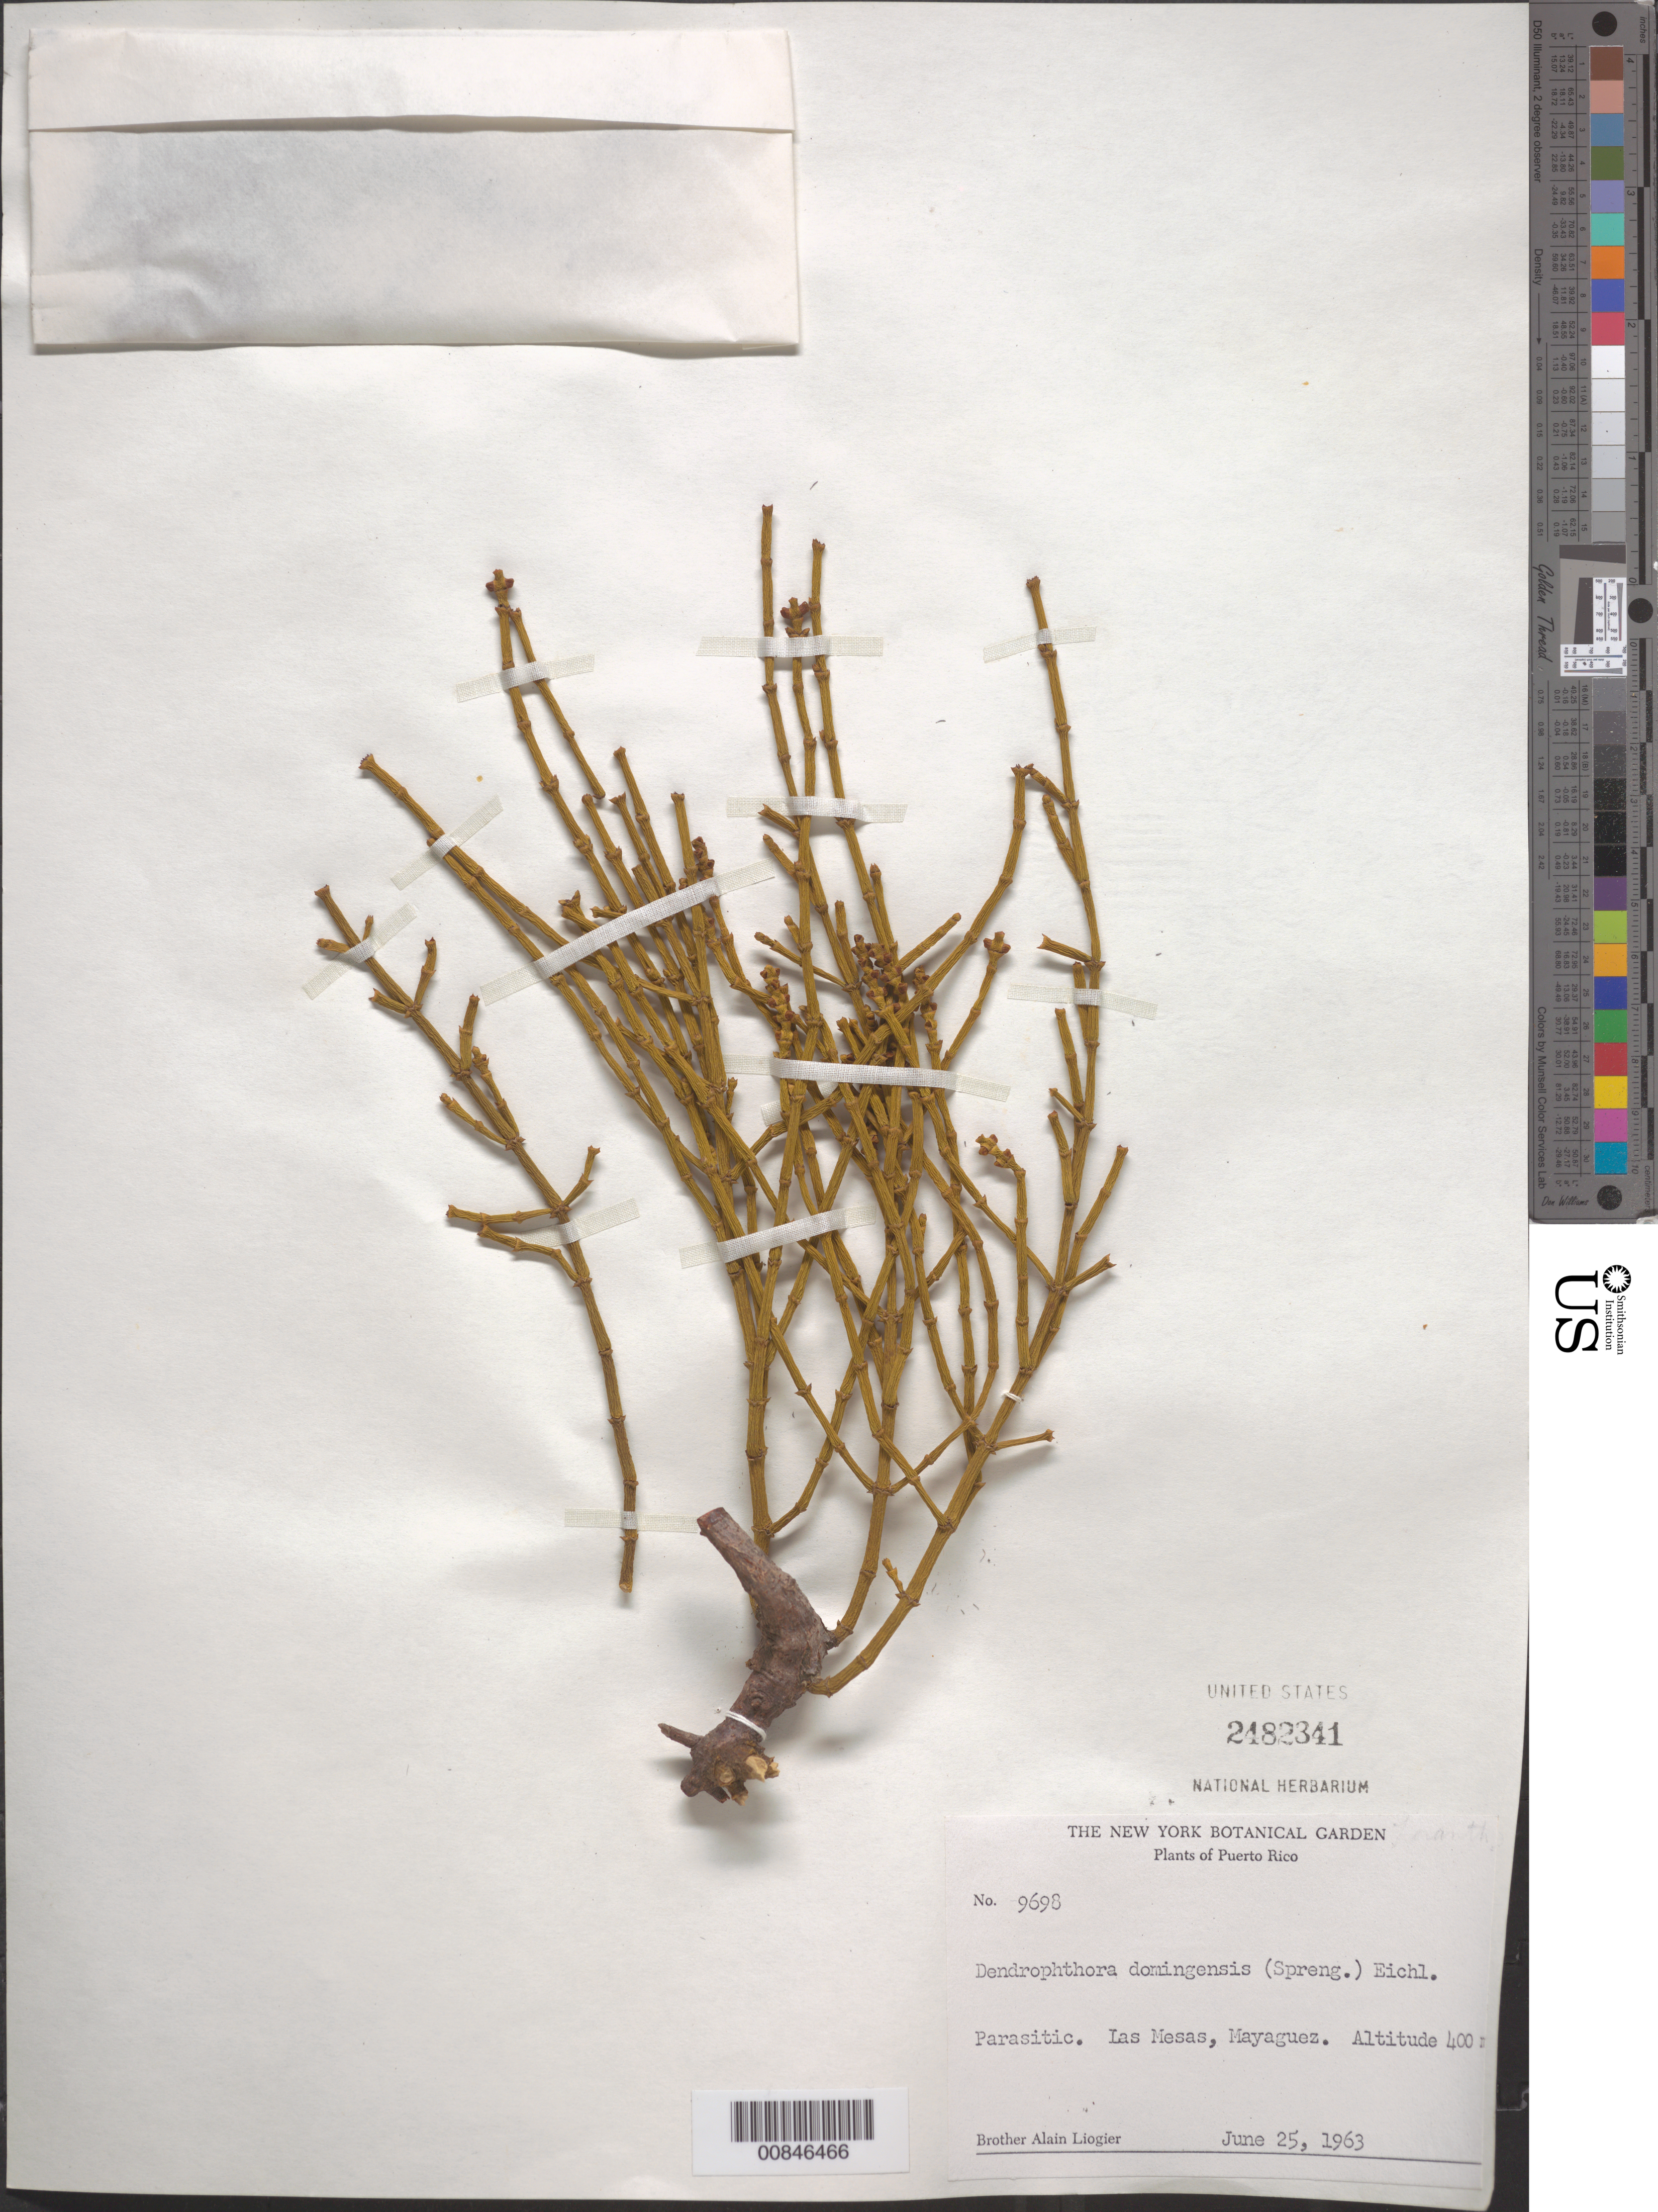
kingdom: Plantae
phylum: Tracheophyta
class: Magnoliopsida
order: Santalales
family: Viscaceae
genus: Dendrophthora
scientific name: Dendrophthora domingensis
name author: (Spreng.) Eichler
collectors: A. H. Liogier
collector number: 9698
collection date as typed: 25 Jun 1963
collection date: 1963-06-25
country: Puerto Rico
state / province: Mayagüez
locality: Las Mesas, Mayaguez.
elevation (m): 400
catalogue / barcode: US 2482341